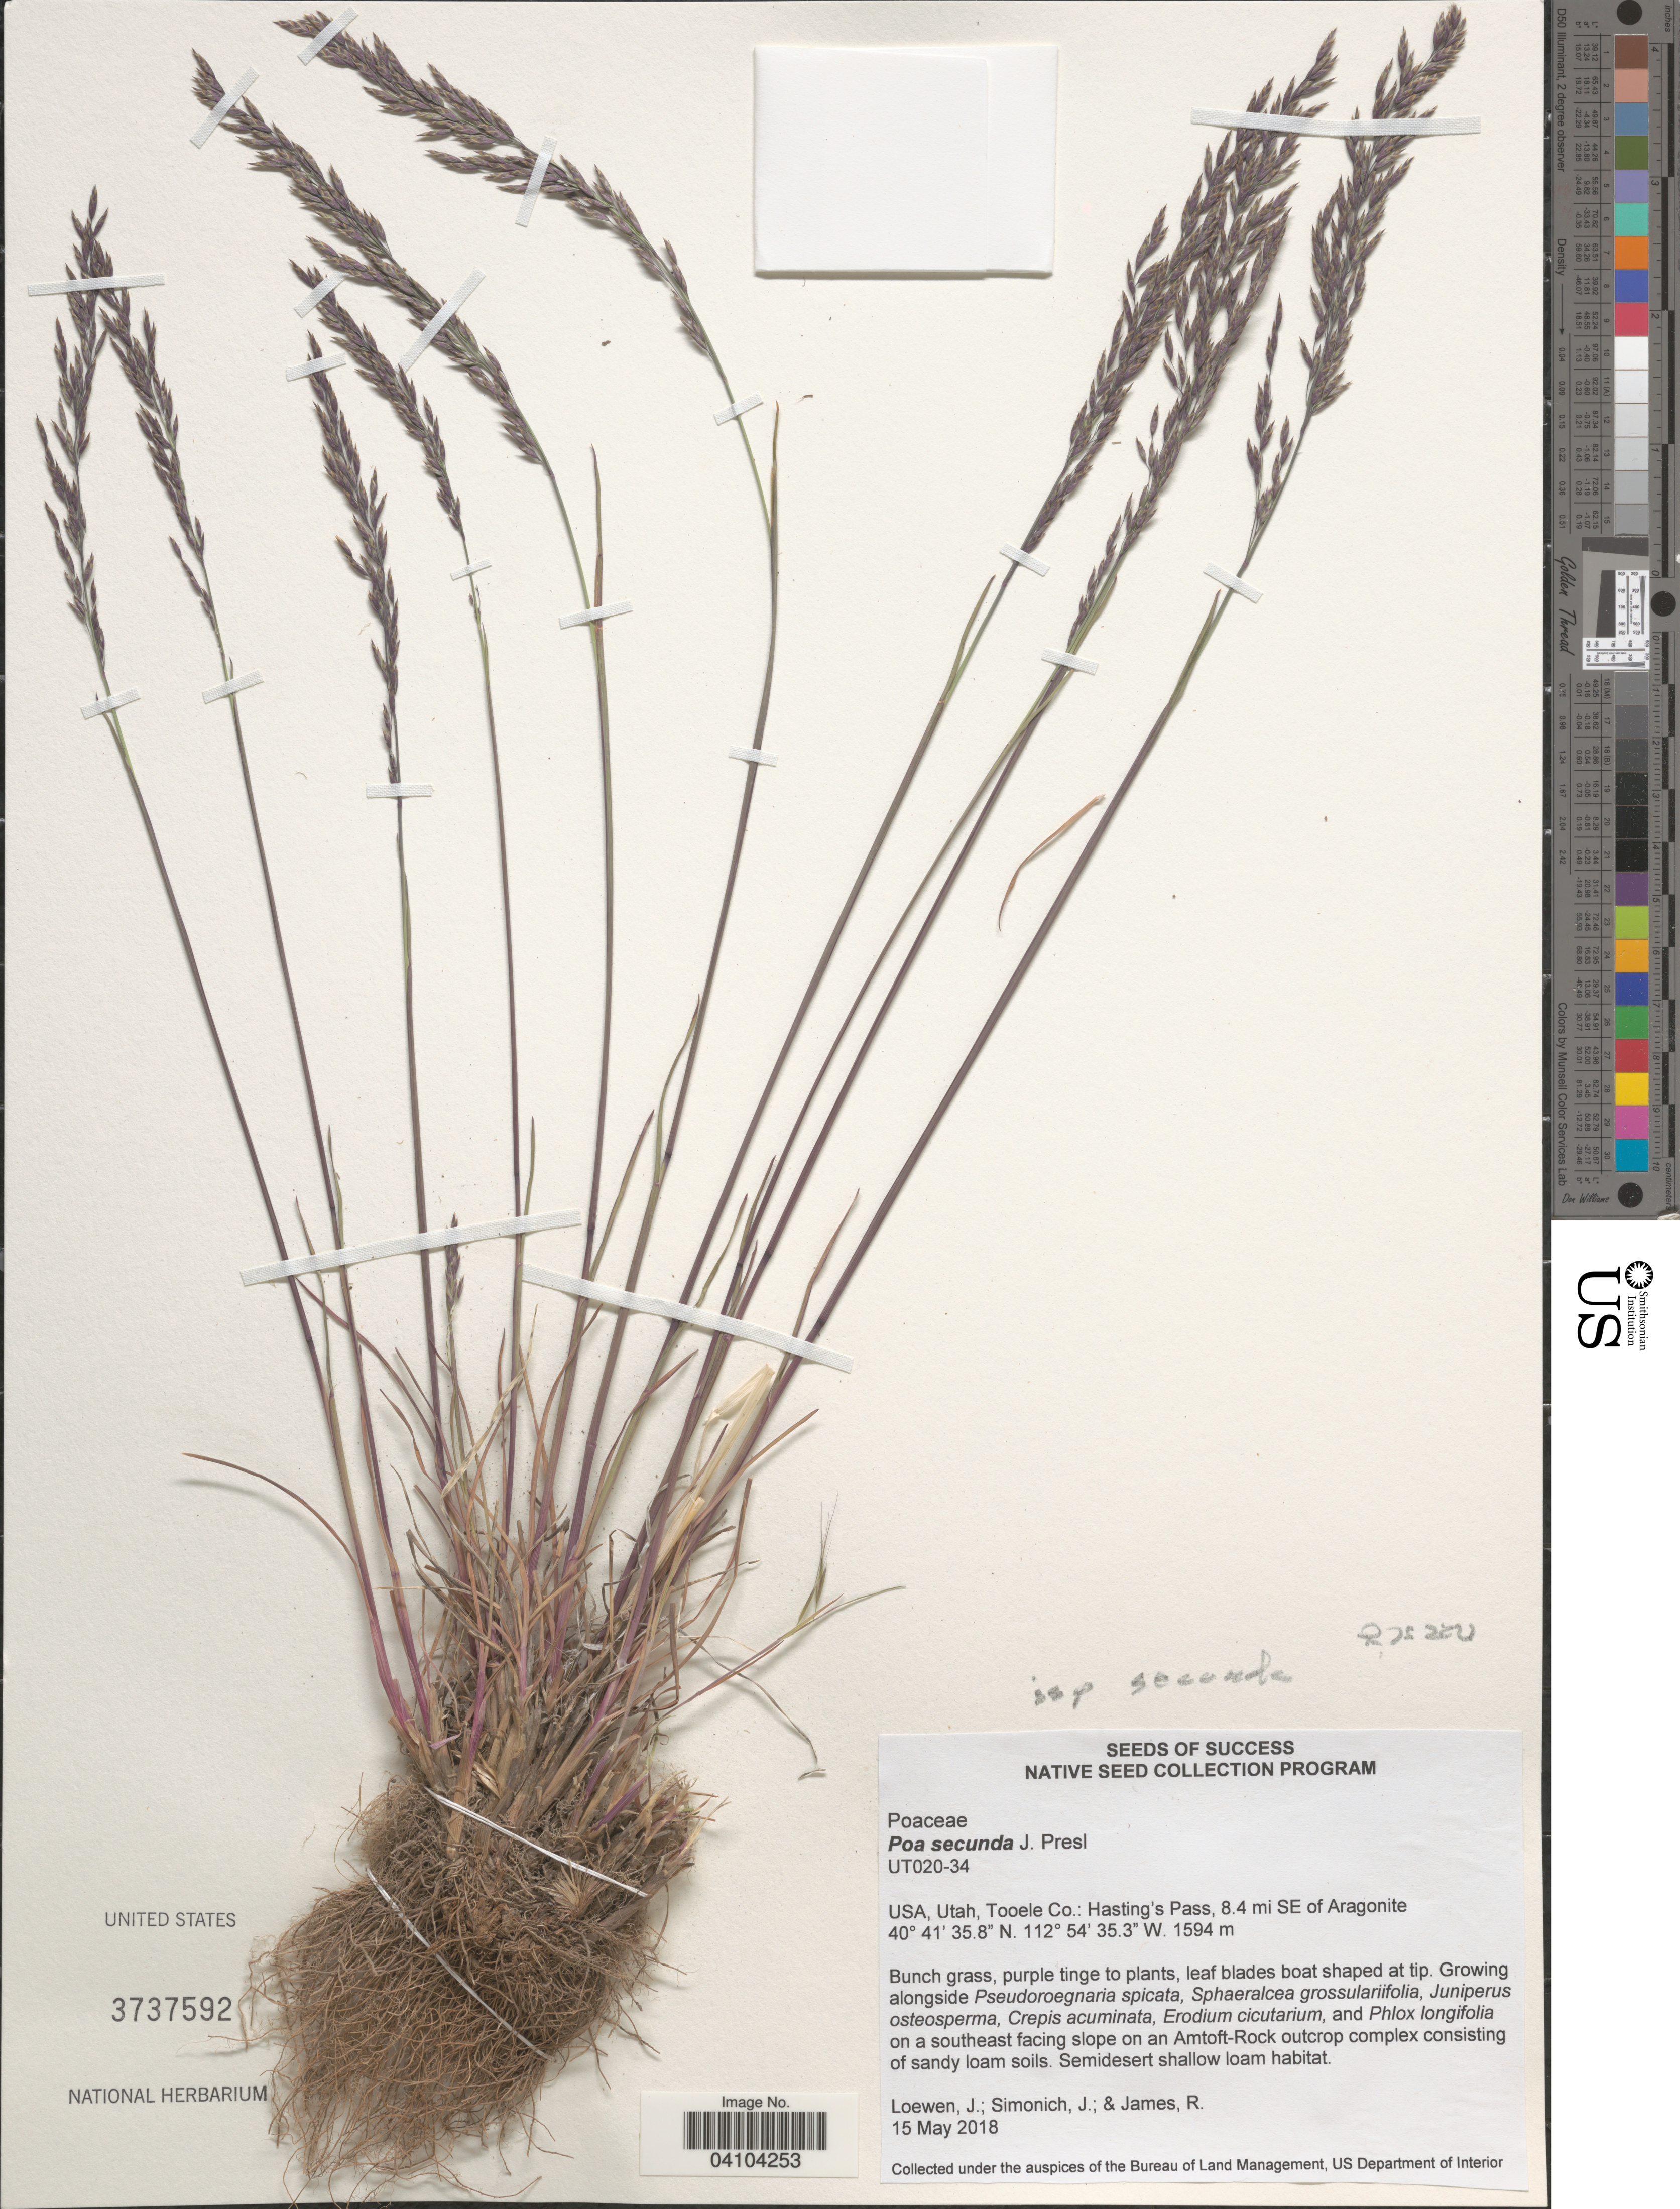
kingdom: Plantae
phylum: Tracheophyta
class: Liliopsida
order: Poales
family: Poaceae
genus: Poa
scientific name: Poa secunda subsp. secunda var. secunda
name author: J. Presl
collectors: J. Loewen, J. Simonich & R. James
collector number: UT020-34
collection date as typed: Transcribed d/m/y: 15/5/2018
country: United States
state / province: Utah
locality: Tooele Co.: Hasting's Pass, 8.4 mi SE of Aragonite.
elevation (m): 1594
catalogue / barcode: US 3737592